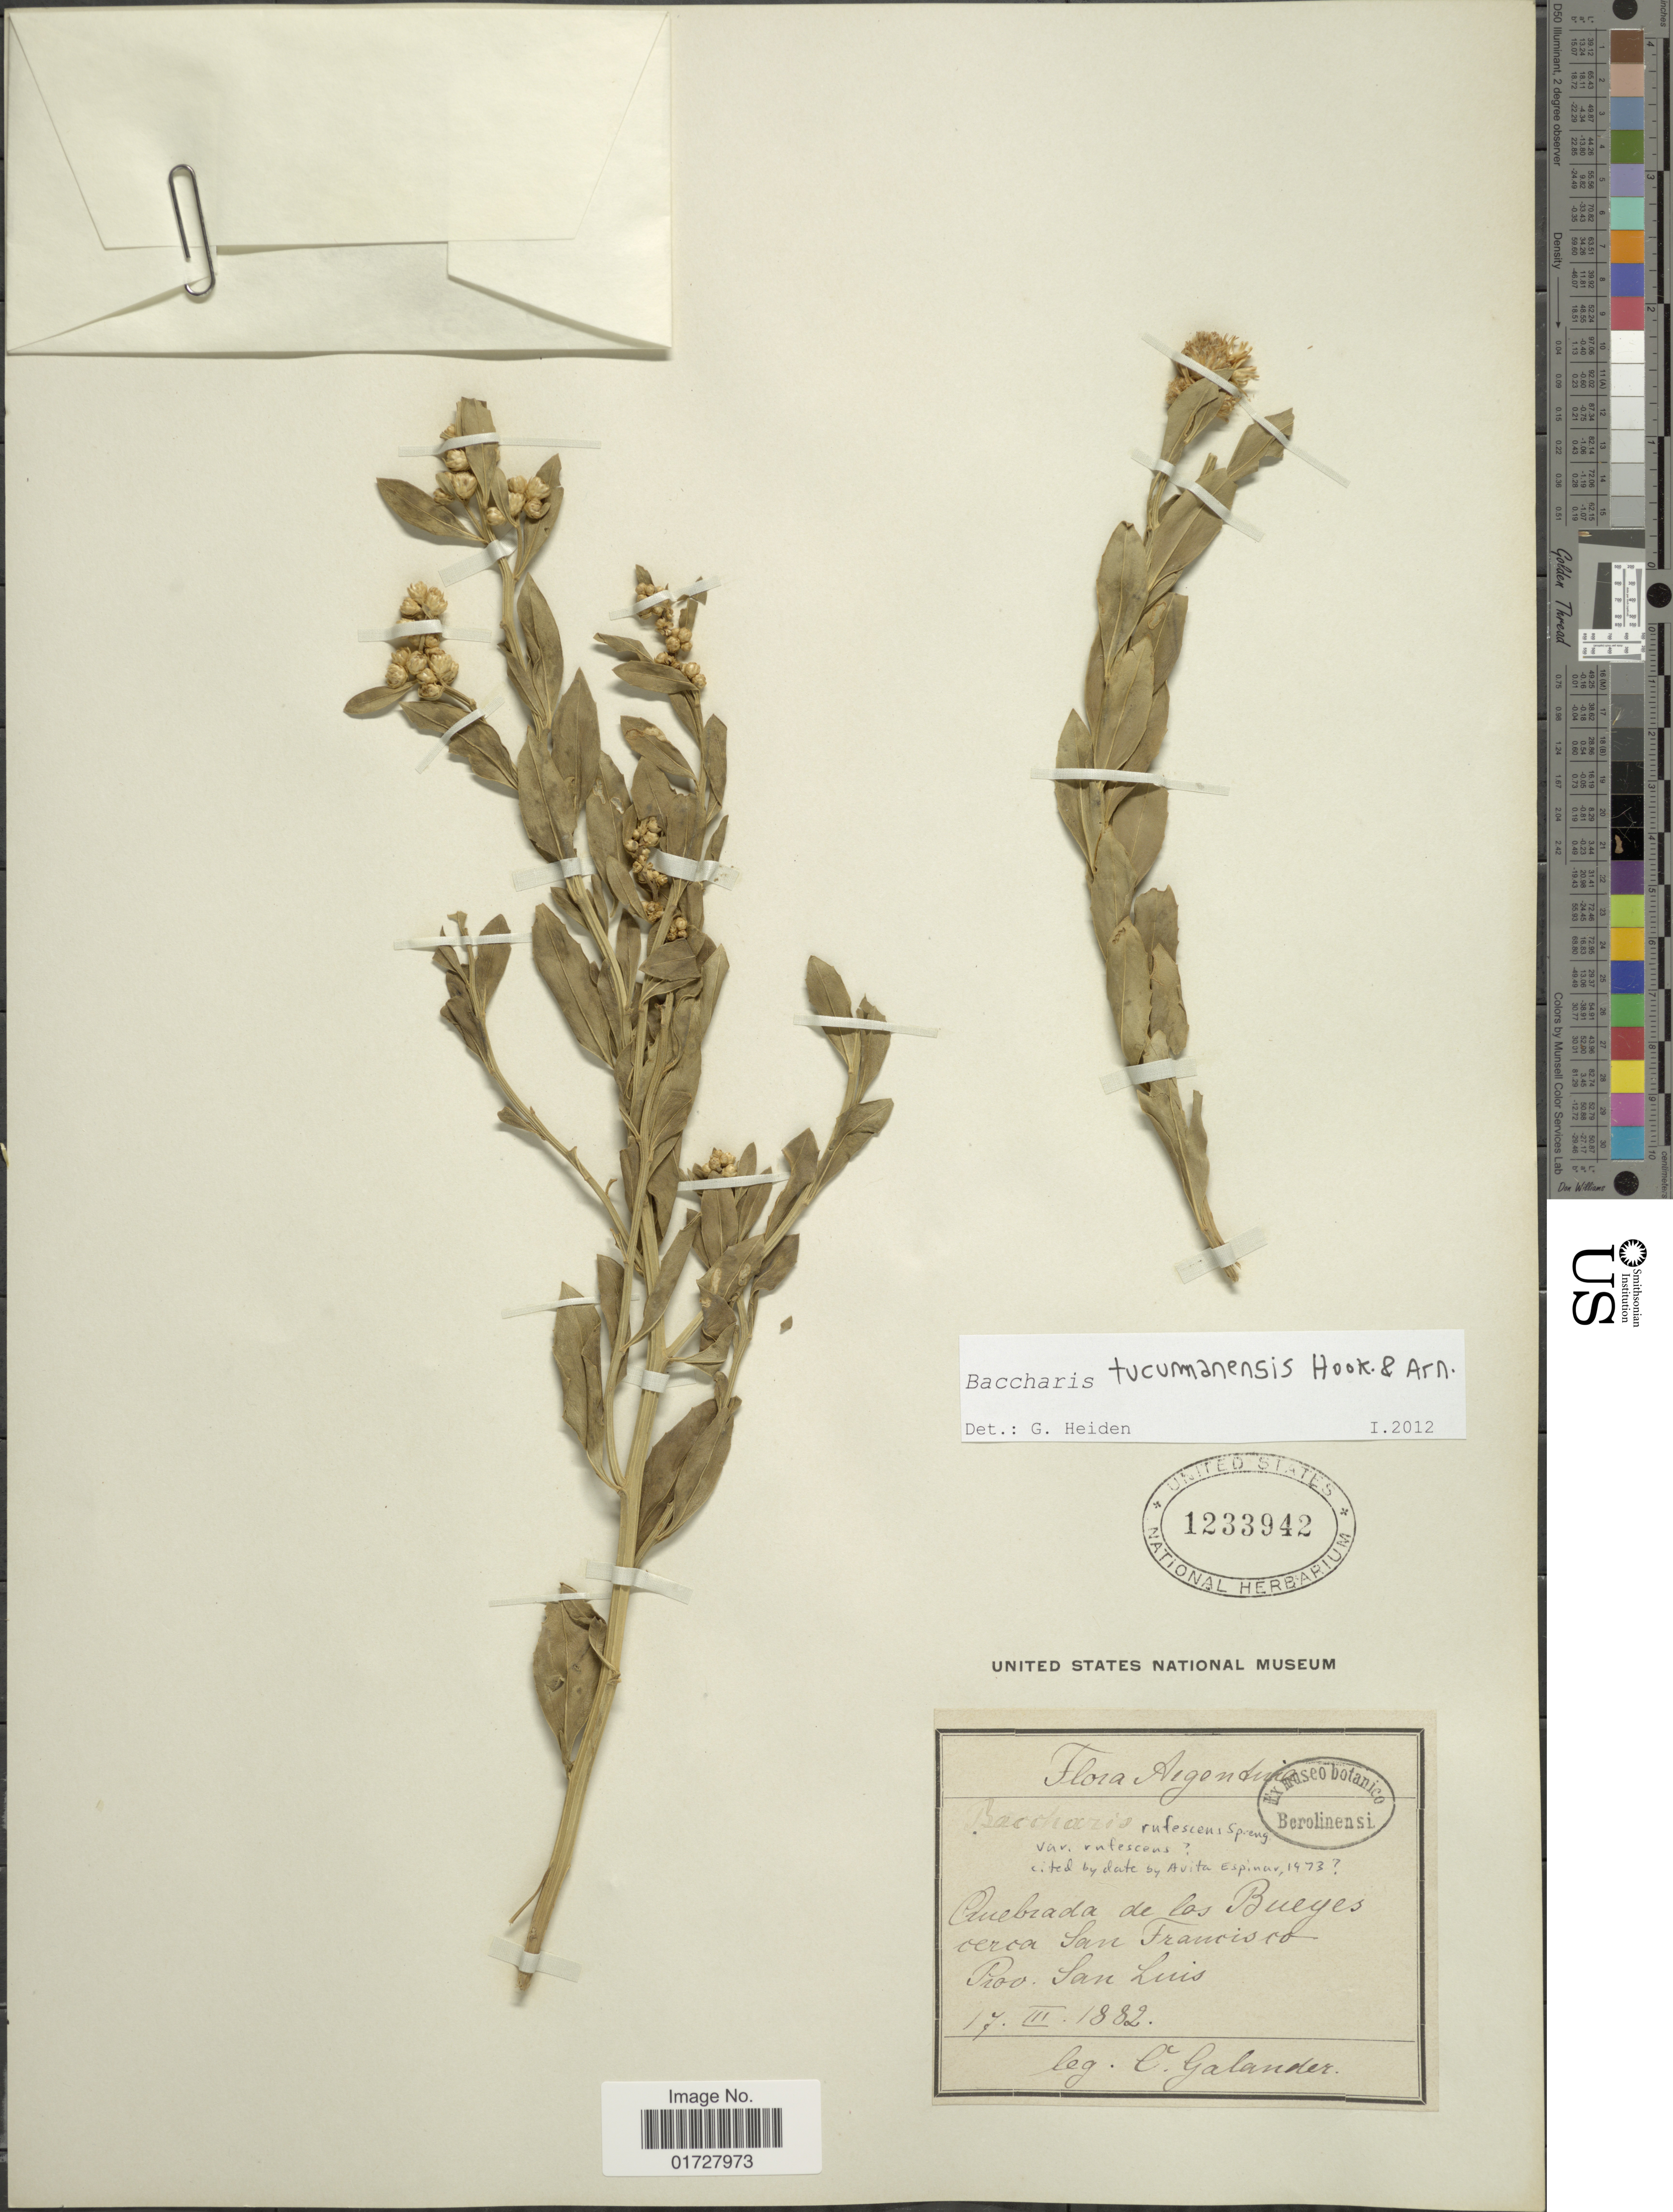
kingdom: Plantae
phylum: Tracheophyta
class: Magnoliopsida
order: Asterales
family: Asteraceae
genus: Baccharis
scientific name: Baccharis tucumanensis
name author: Hook. & Arn.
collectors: C. Galander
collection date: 1882-03-17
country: Argentina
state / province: San Luis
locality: Quebrada de los Bueyes, cerca San Francisco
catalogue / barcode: US 1233942